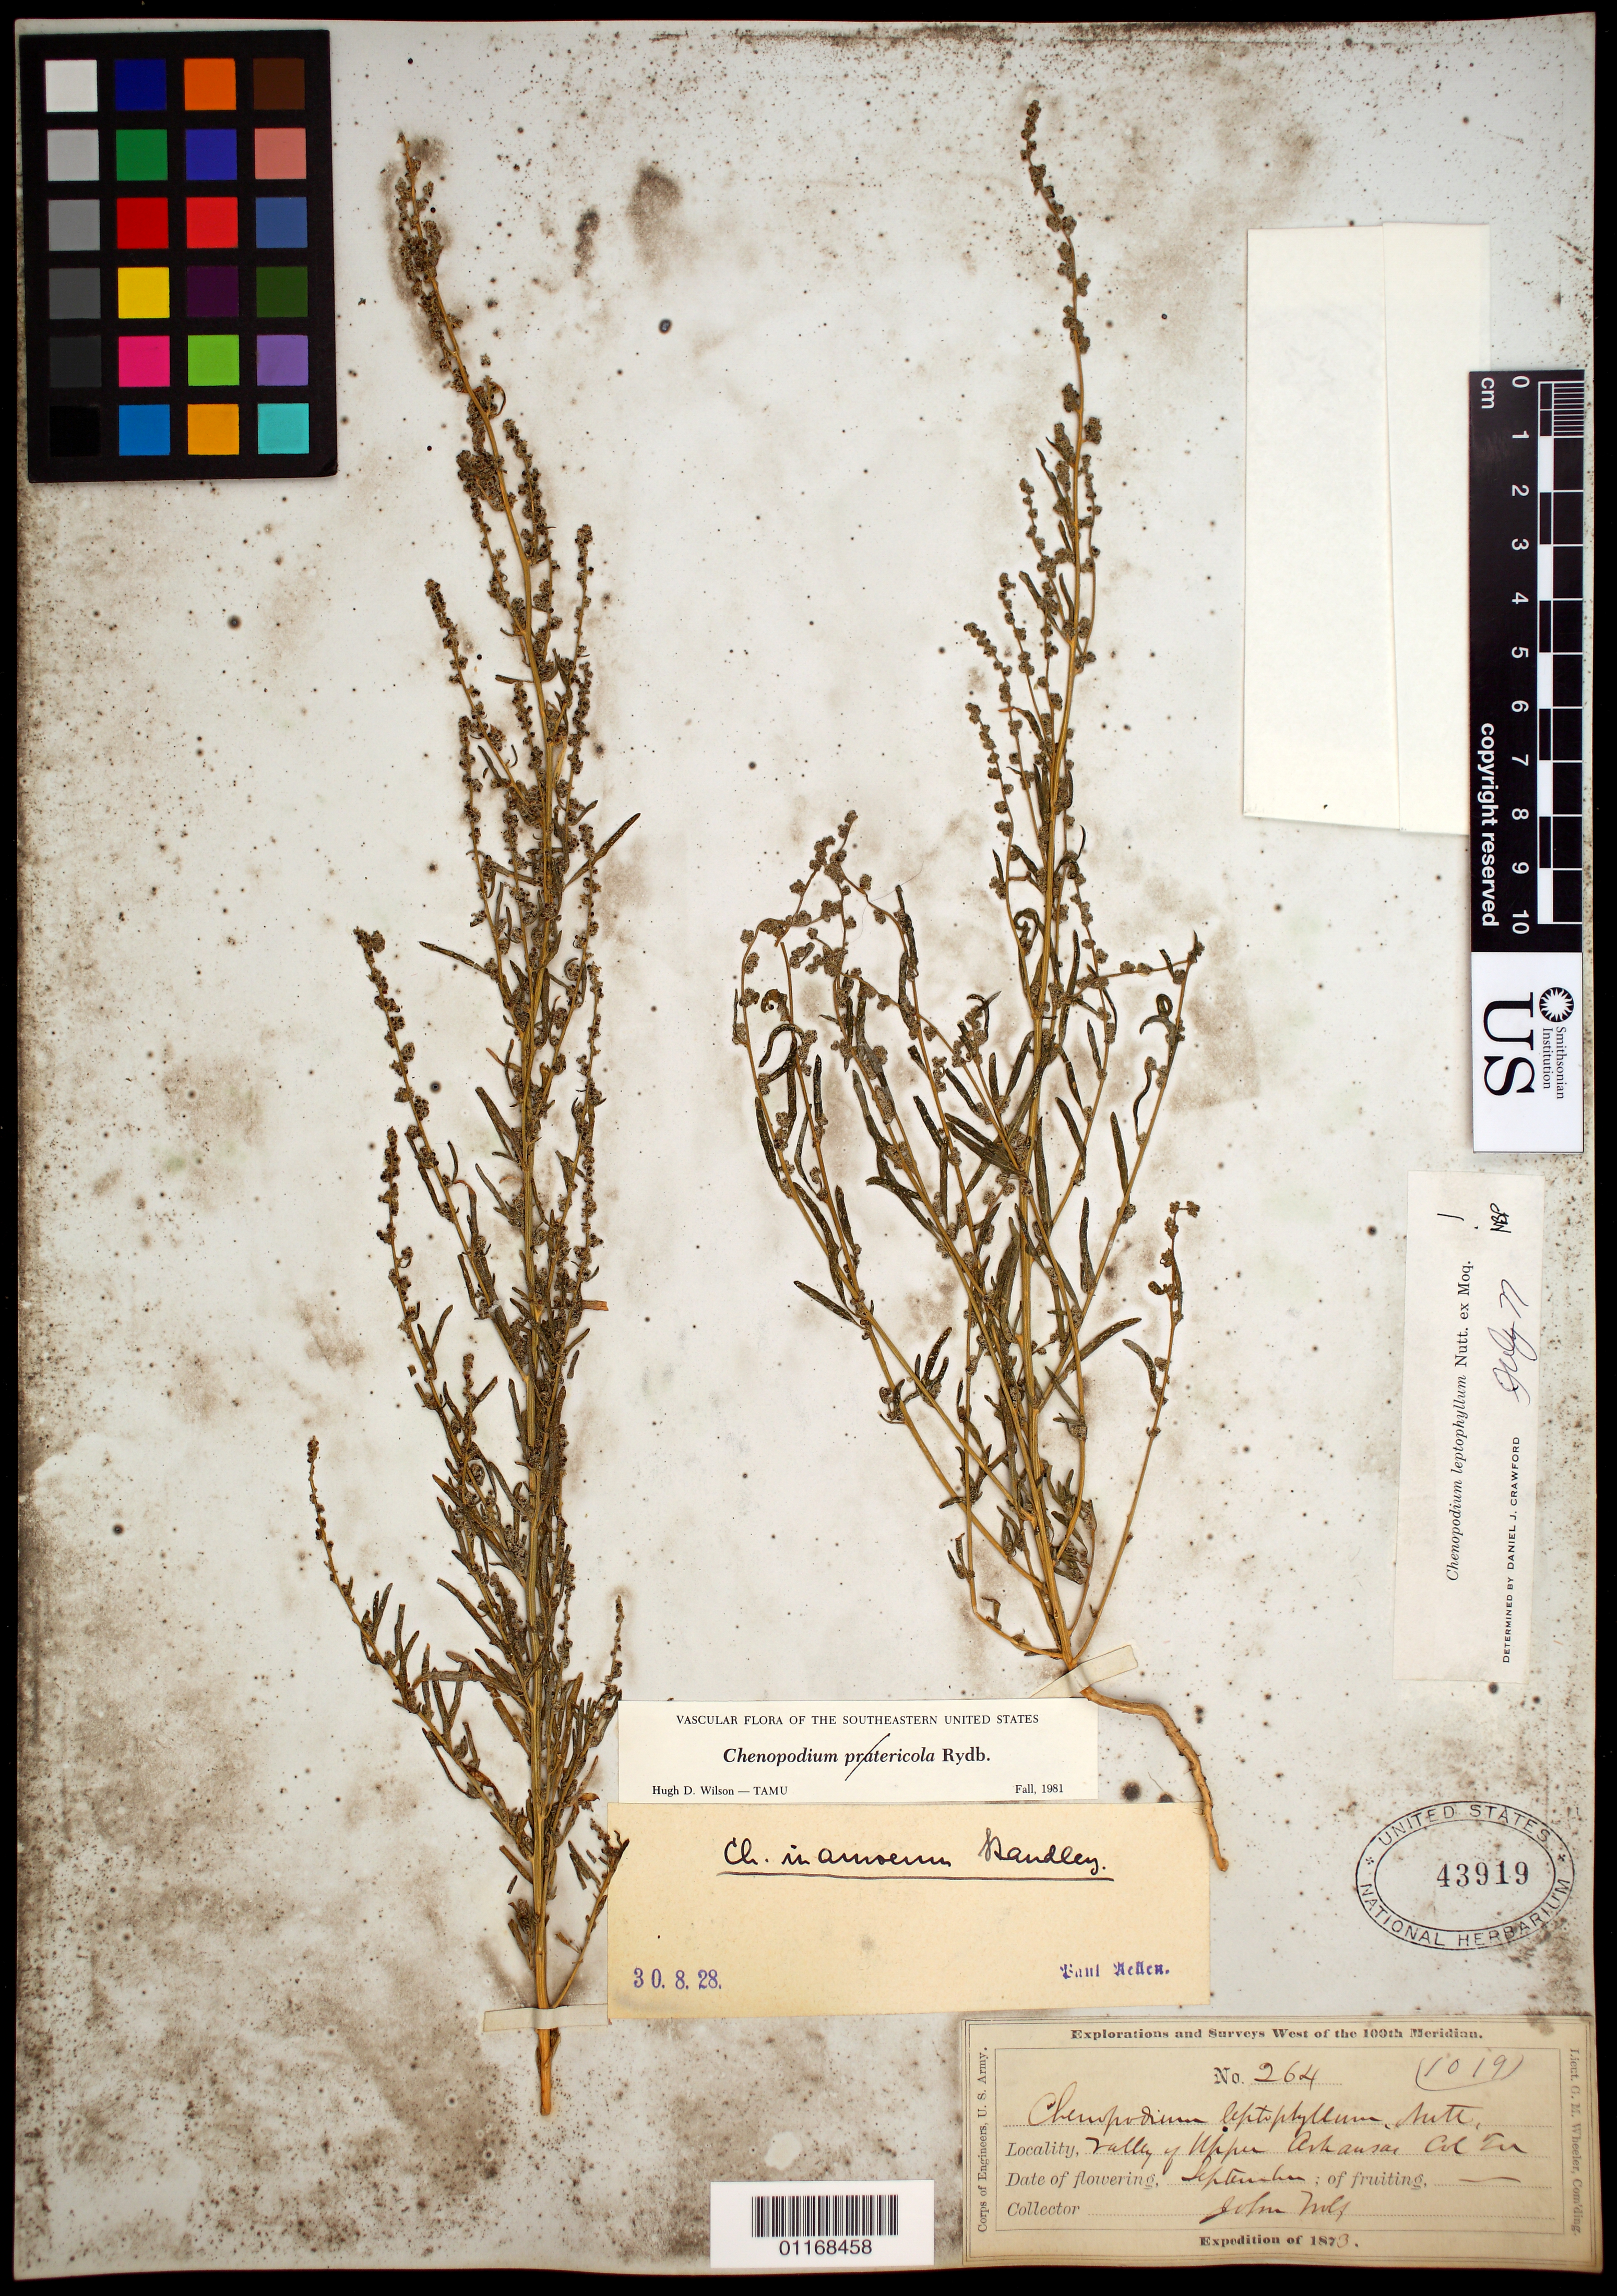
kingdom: Plantae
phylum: Tracheophyta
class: Magnoliopsida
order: Caryophyllales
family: Amaranthaceae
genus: Chenopodium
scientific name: Chenopodium leptophyllum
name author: (Moq.) Nutt. ex S. Watson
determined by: Crawford, D. J.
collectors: J. Wolf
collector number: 264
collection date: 1873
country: United States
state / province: Colorado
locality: Valley of Upper Arkansas.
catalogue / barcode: US 43919